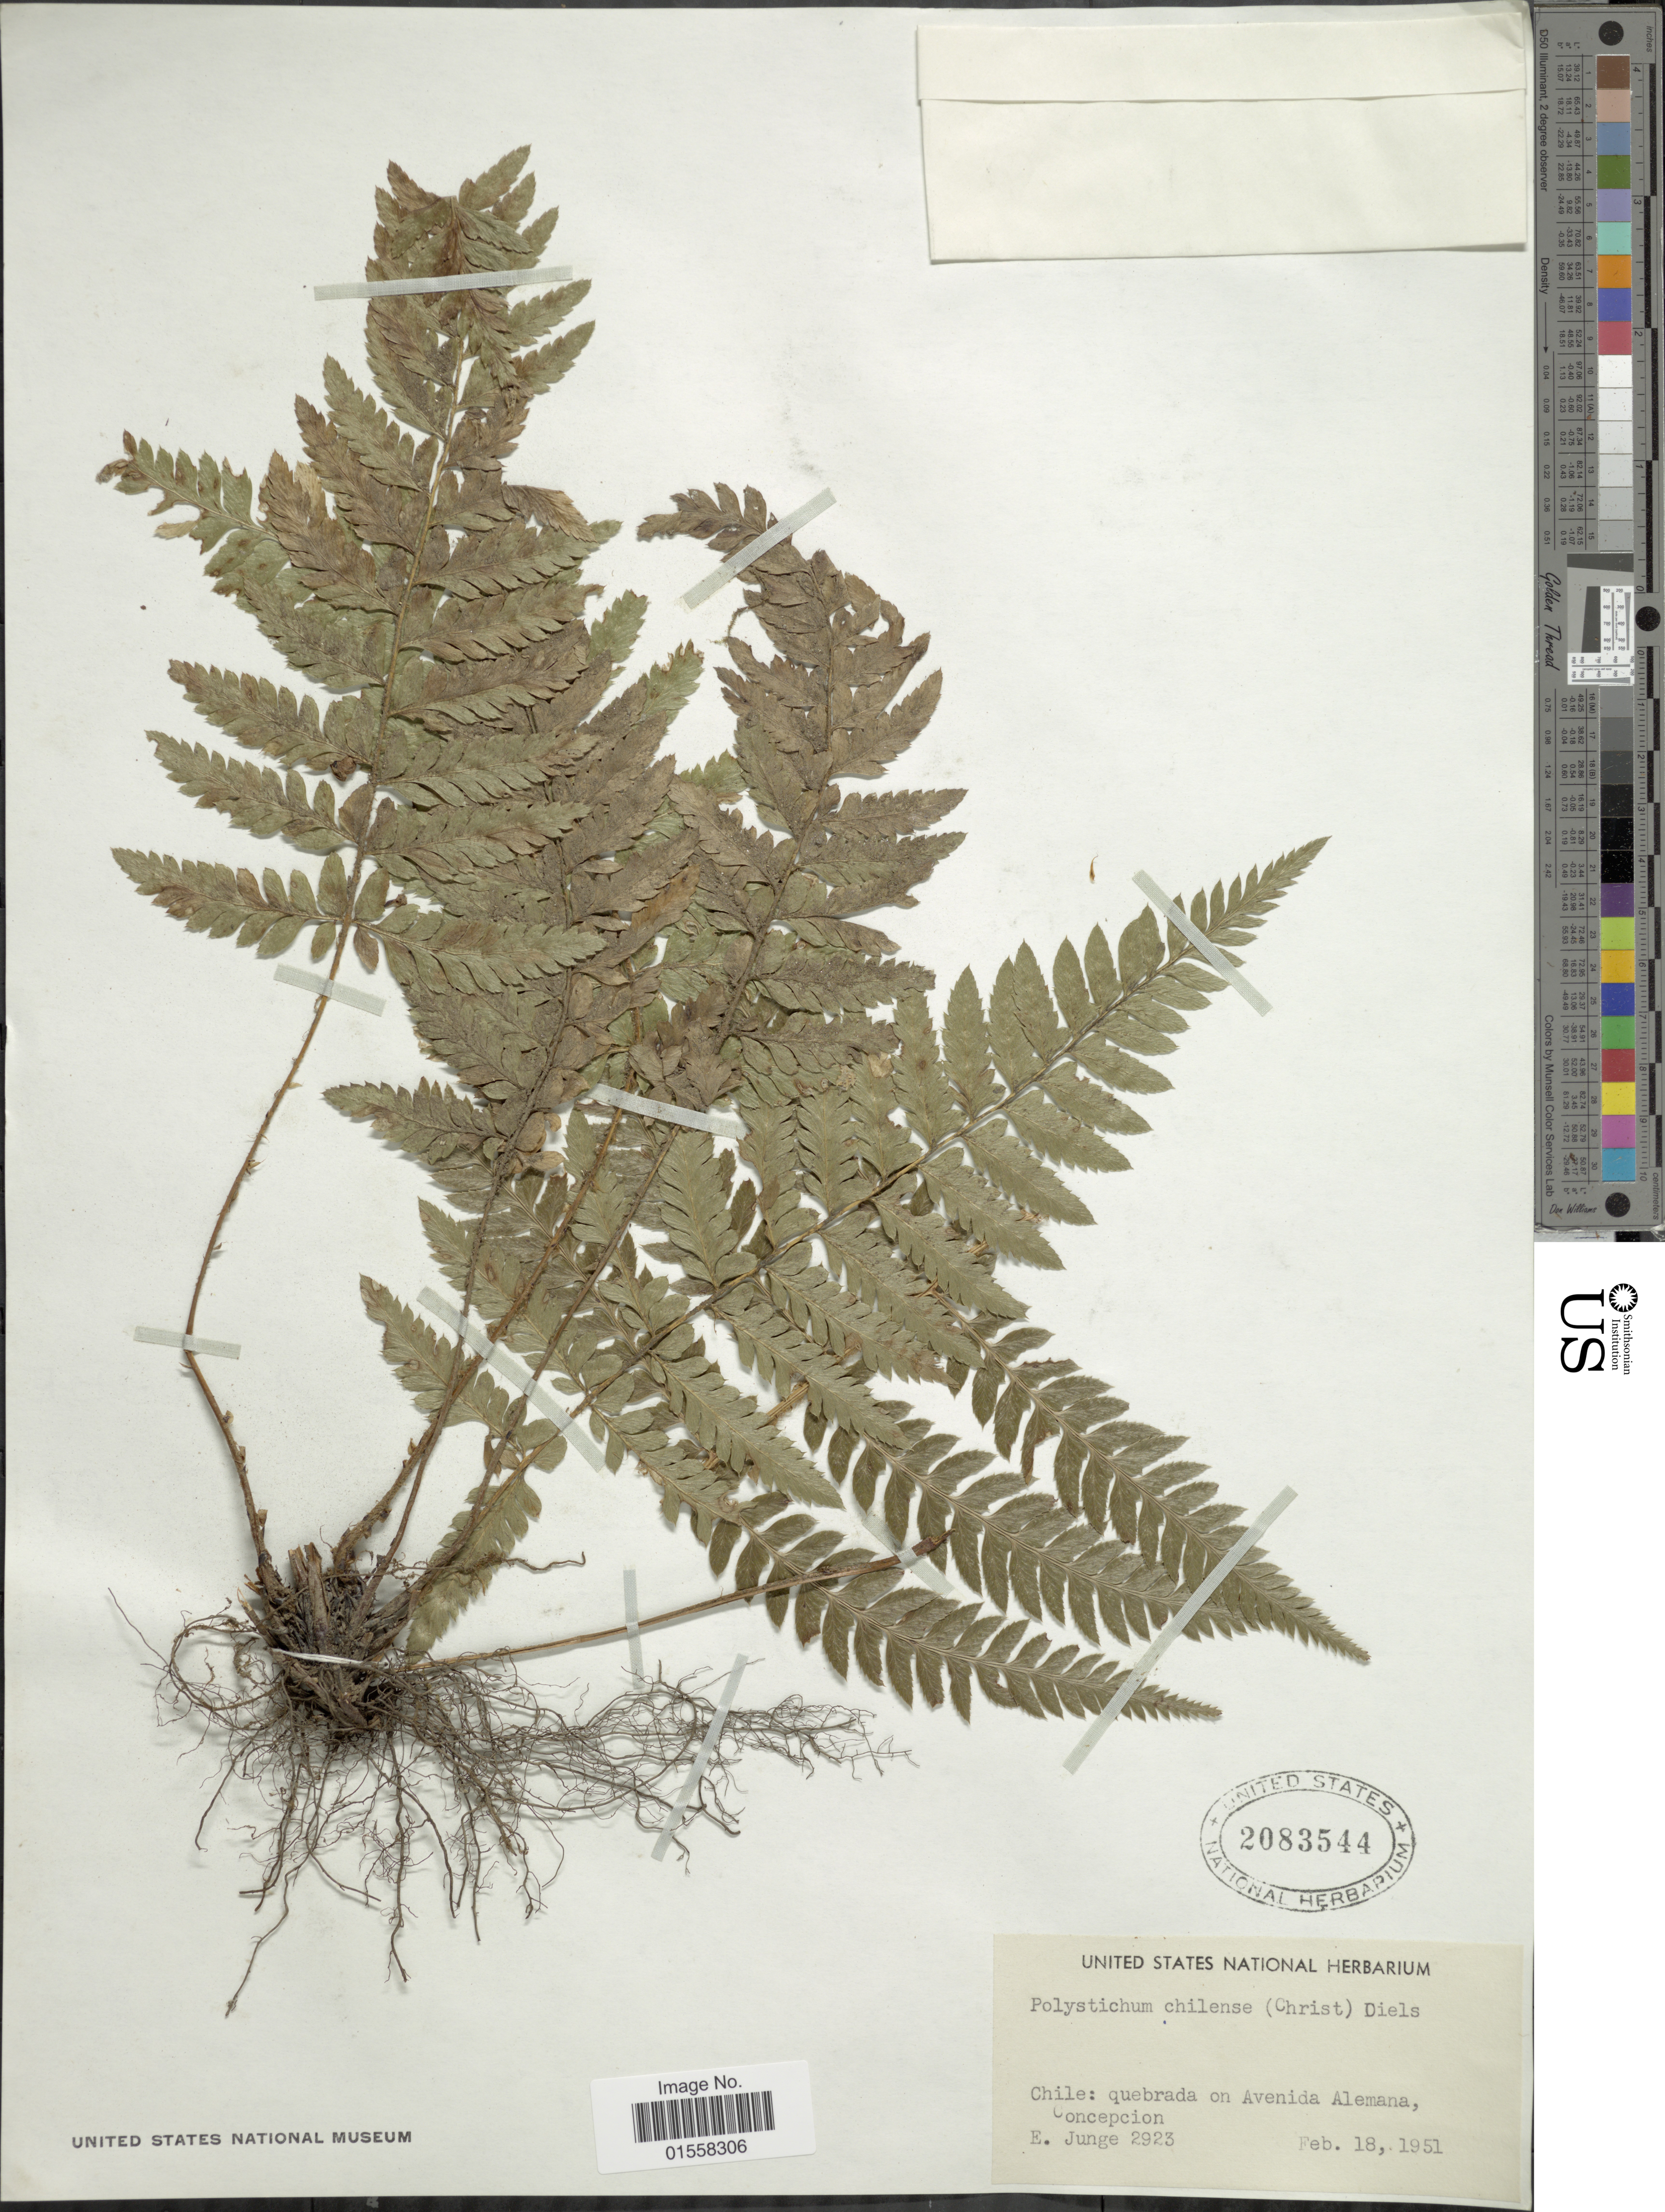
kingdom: Plantae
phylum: Tracheophyta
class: Polypodiopsida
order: Polypodiales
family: Dryopteridaceae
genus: Polystichum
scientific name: Polystichum chilense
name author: (Christ) Diels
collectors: E. Junge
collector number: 2923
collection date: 1951-02-18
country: Chile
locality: Chile: quebrada on Avenida Alemana, Concepcion.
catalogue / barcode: US 2083544